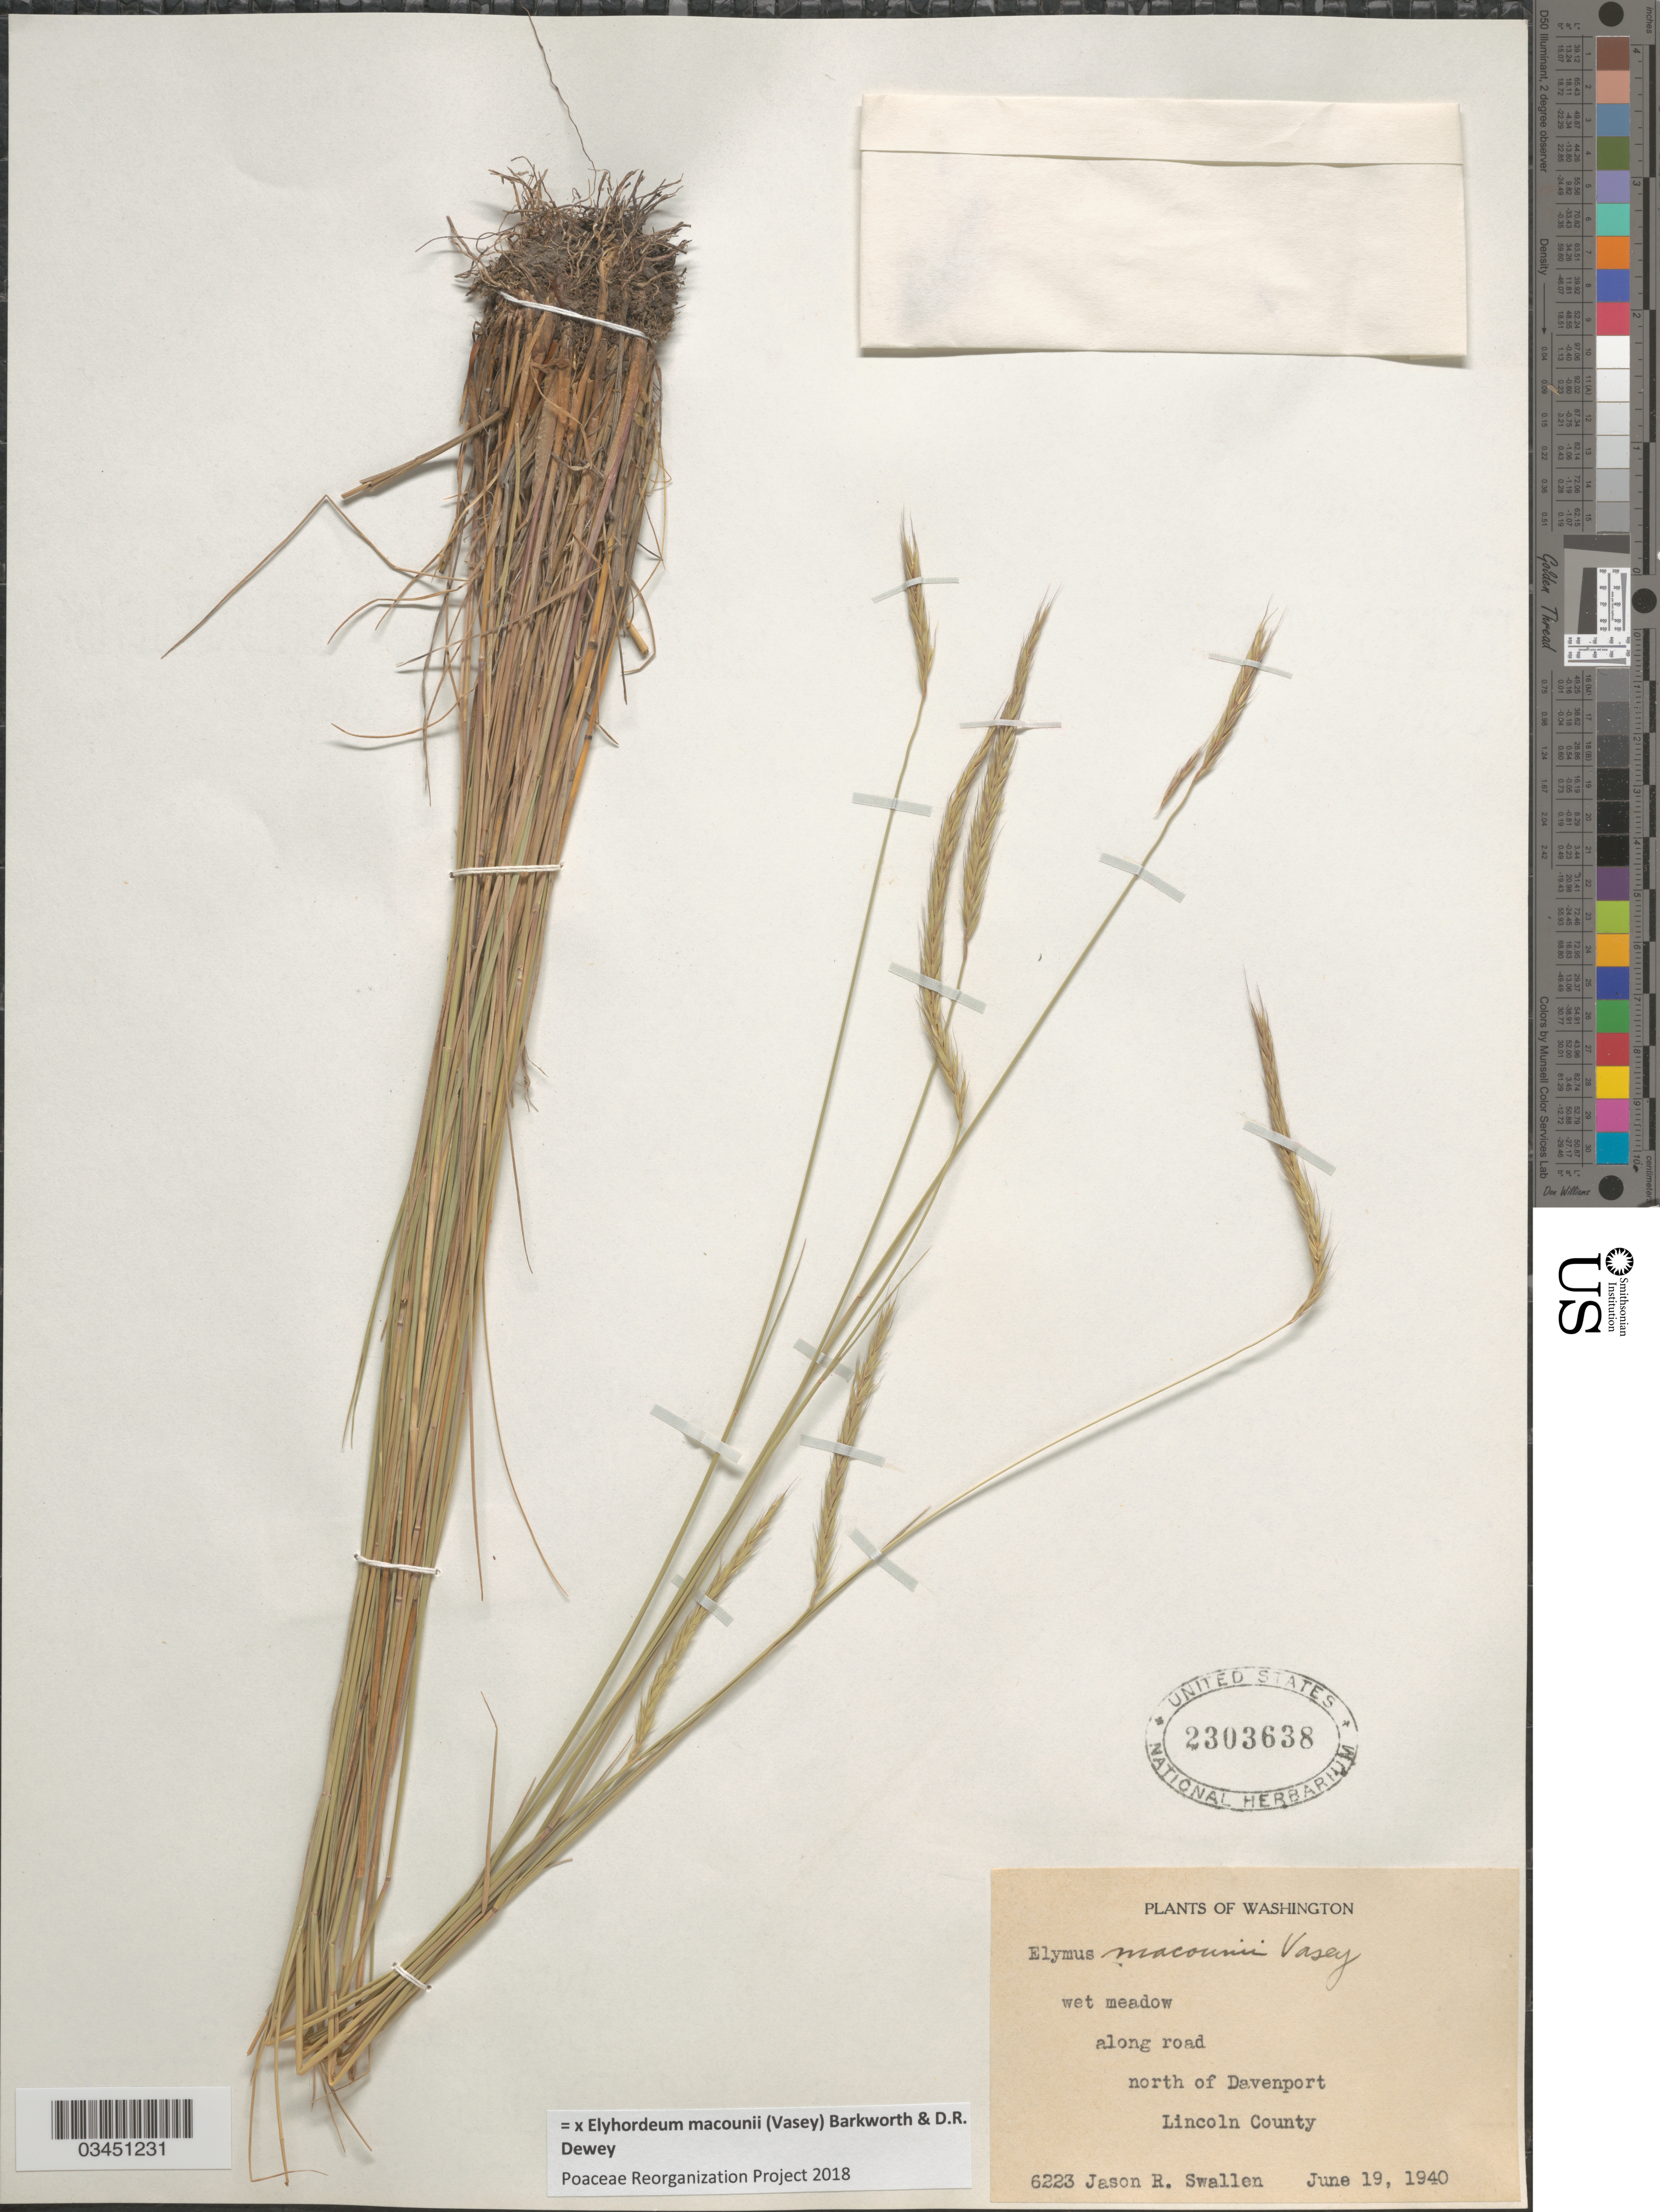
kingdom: Plantae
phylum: Tracheophyta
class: Liliopsida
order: Poales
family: Poaceae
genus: Elyhordeum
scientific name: x Elyhordeum macounii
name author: (Vasey) Barkworth & Dewey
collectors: J. R. Swallen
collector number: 6223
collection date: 1940-06-19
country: United States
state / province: Washington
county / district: Lincoln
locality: Wet meadow. Along road. North of Davenport. Lincoln County.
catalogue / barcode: US 2303638